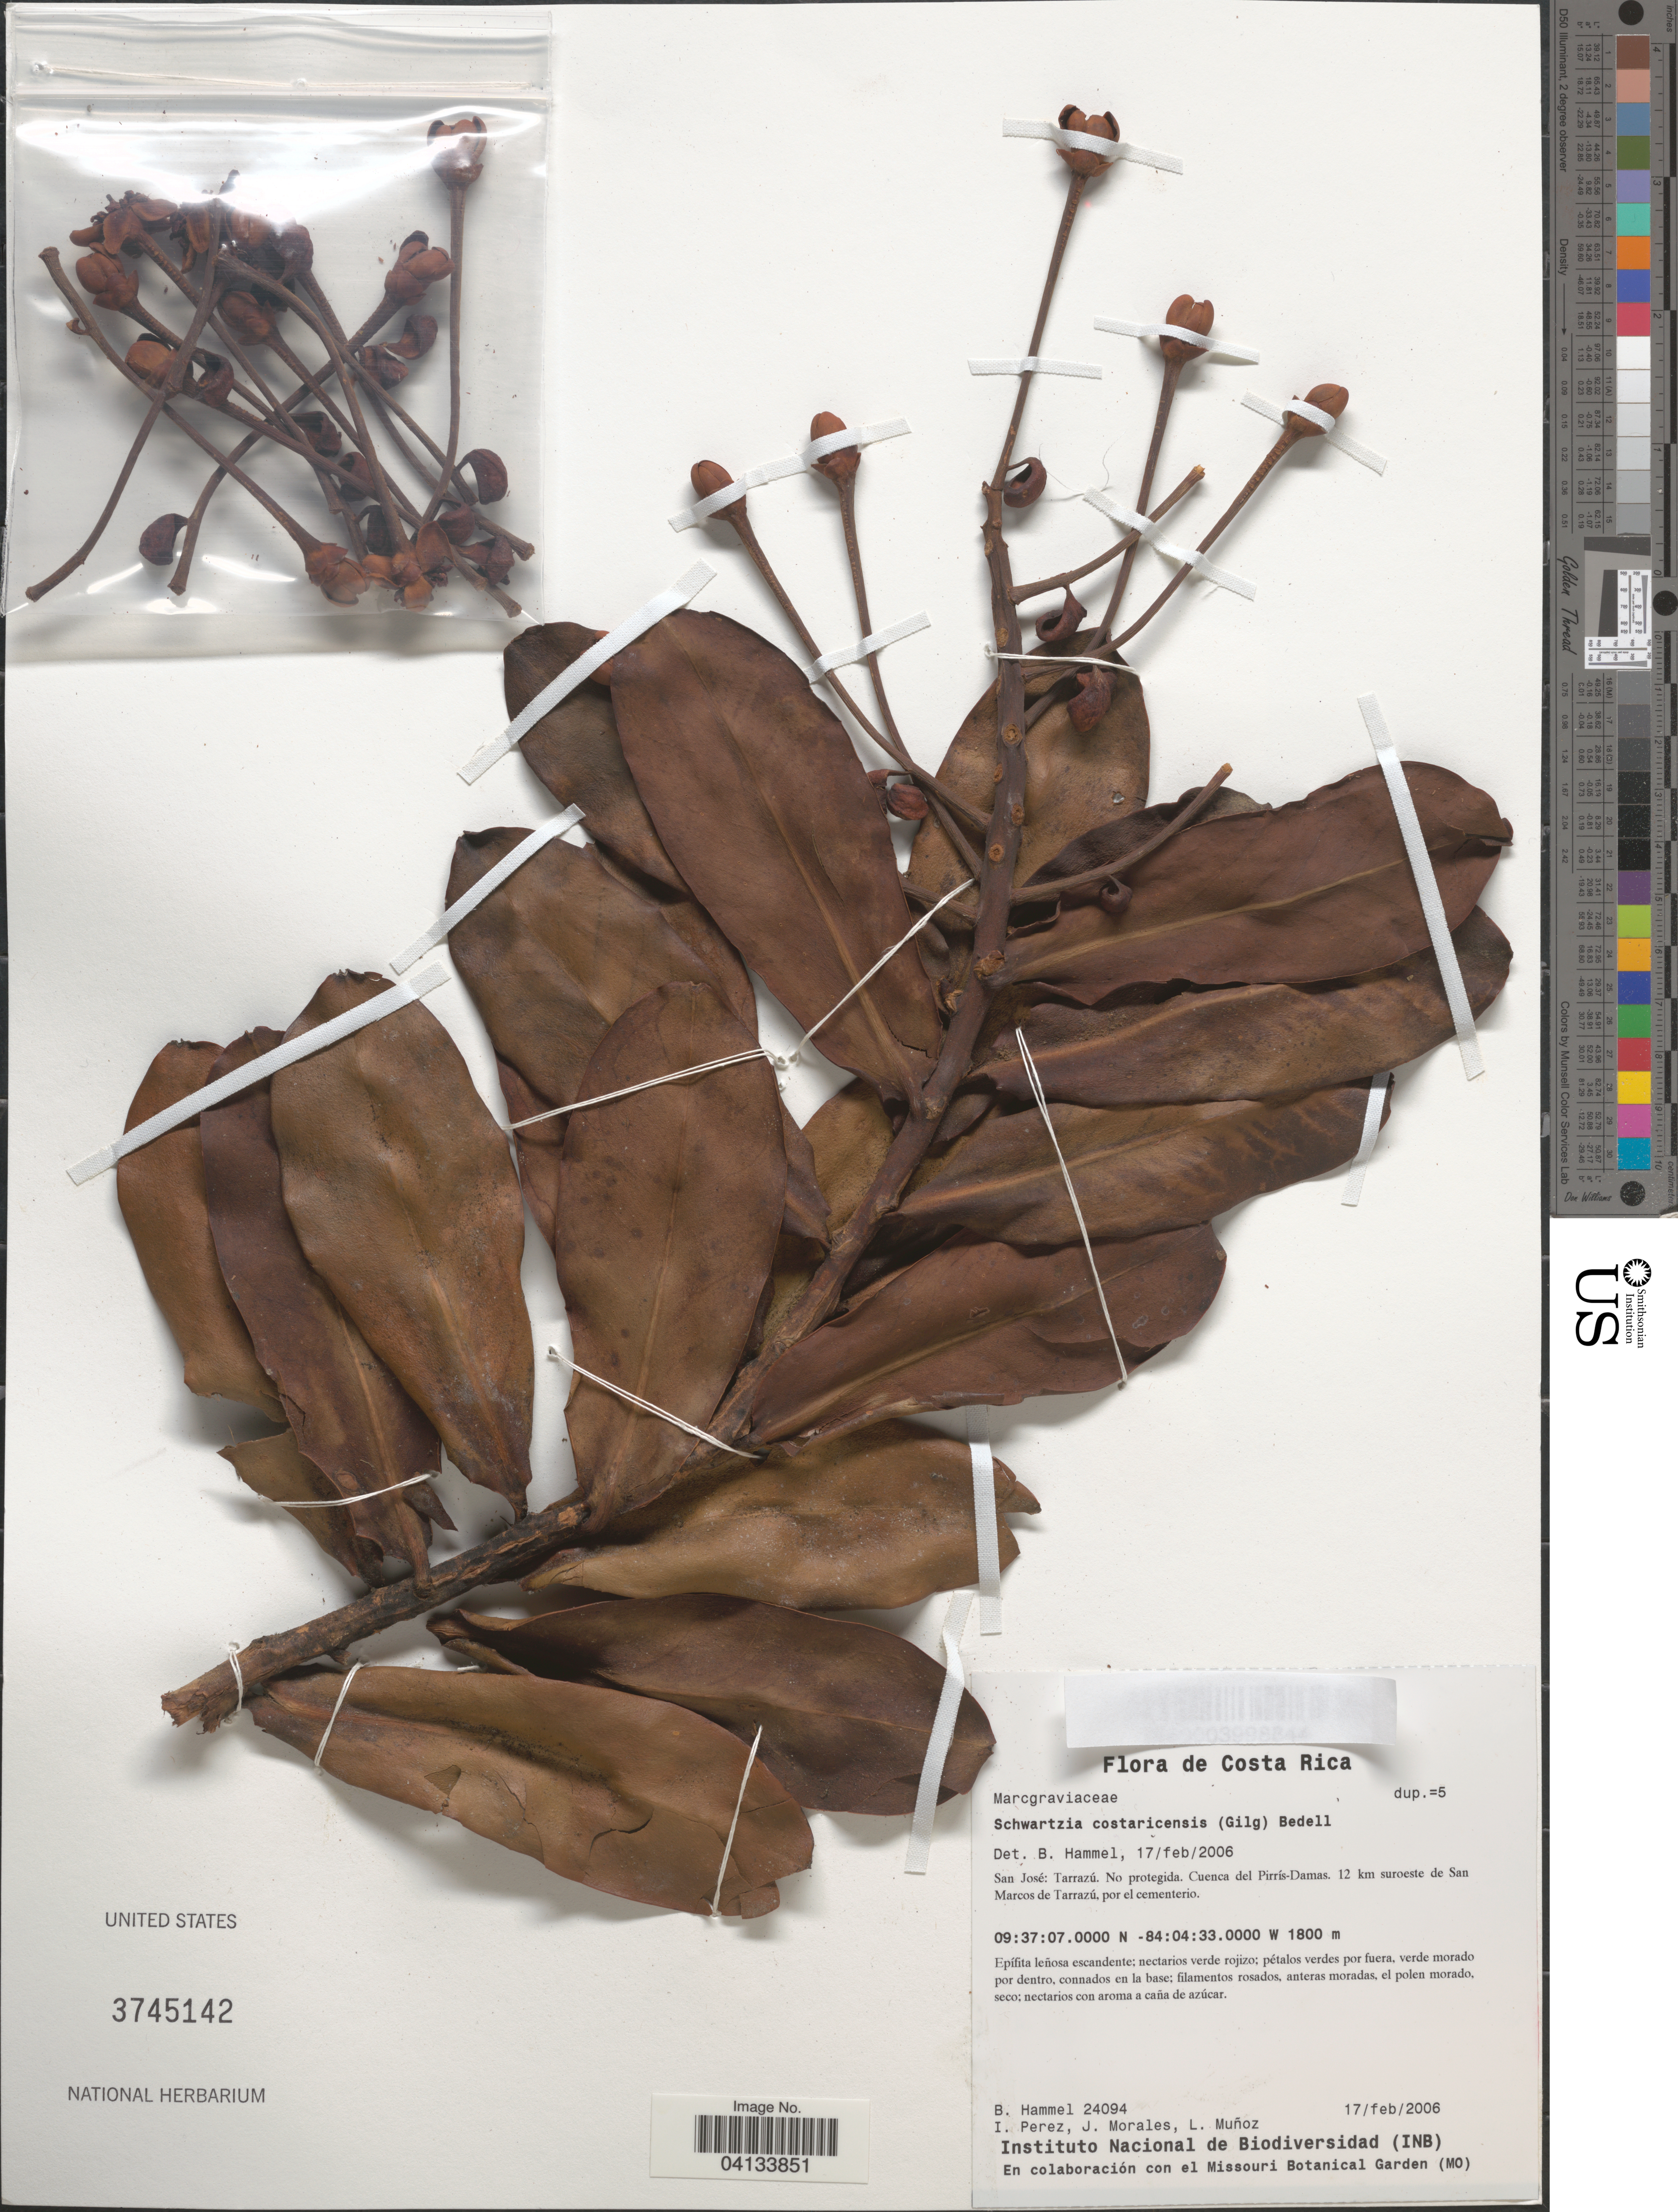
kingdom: Plantae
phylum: Tracheophyta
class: Magnoliopsida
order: Ericales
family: Marcgraviaceae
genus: Schwartzia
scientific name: Schwartzia costaricensis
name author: (Gilg) Bedell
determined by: Hammel, B.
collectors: B. Hammel, I. Pérez, J. Morales & L. Muñoz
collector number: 24094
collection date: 2006-02-17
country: Costa Rica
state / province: San José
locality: Tarrazú. No protegida. Cuenca del Pirrís-Damas. 12 km suroeste de San Marcos de Tarrazú, por el cementerio.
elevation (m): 1800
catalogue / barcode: US 3745142